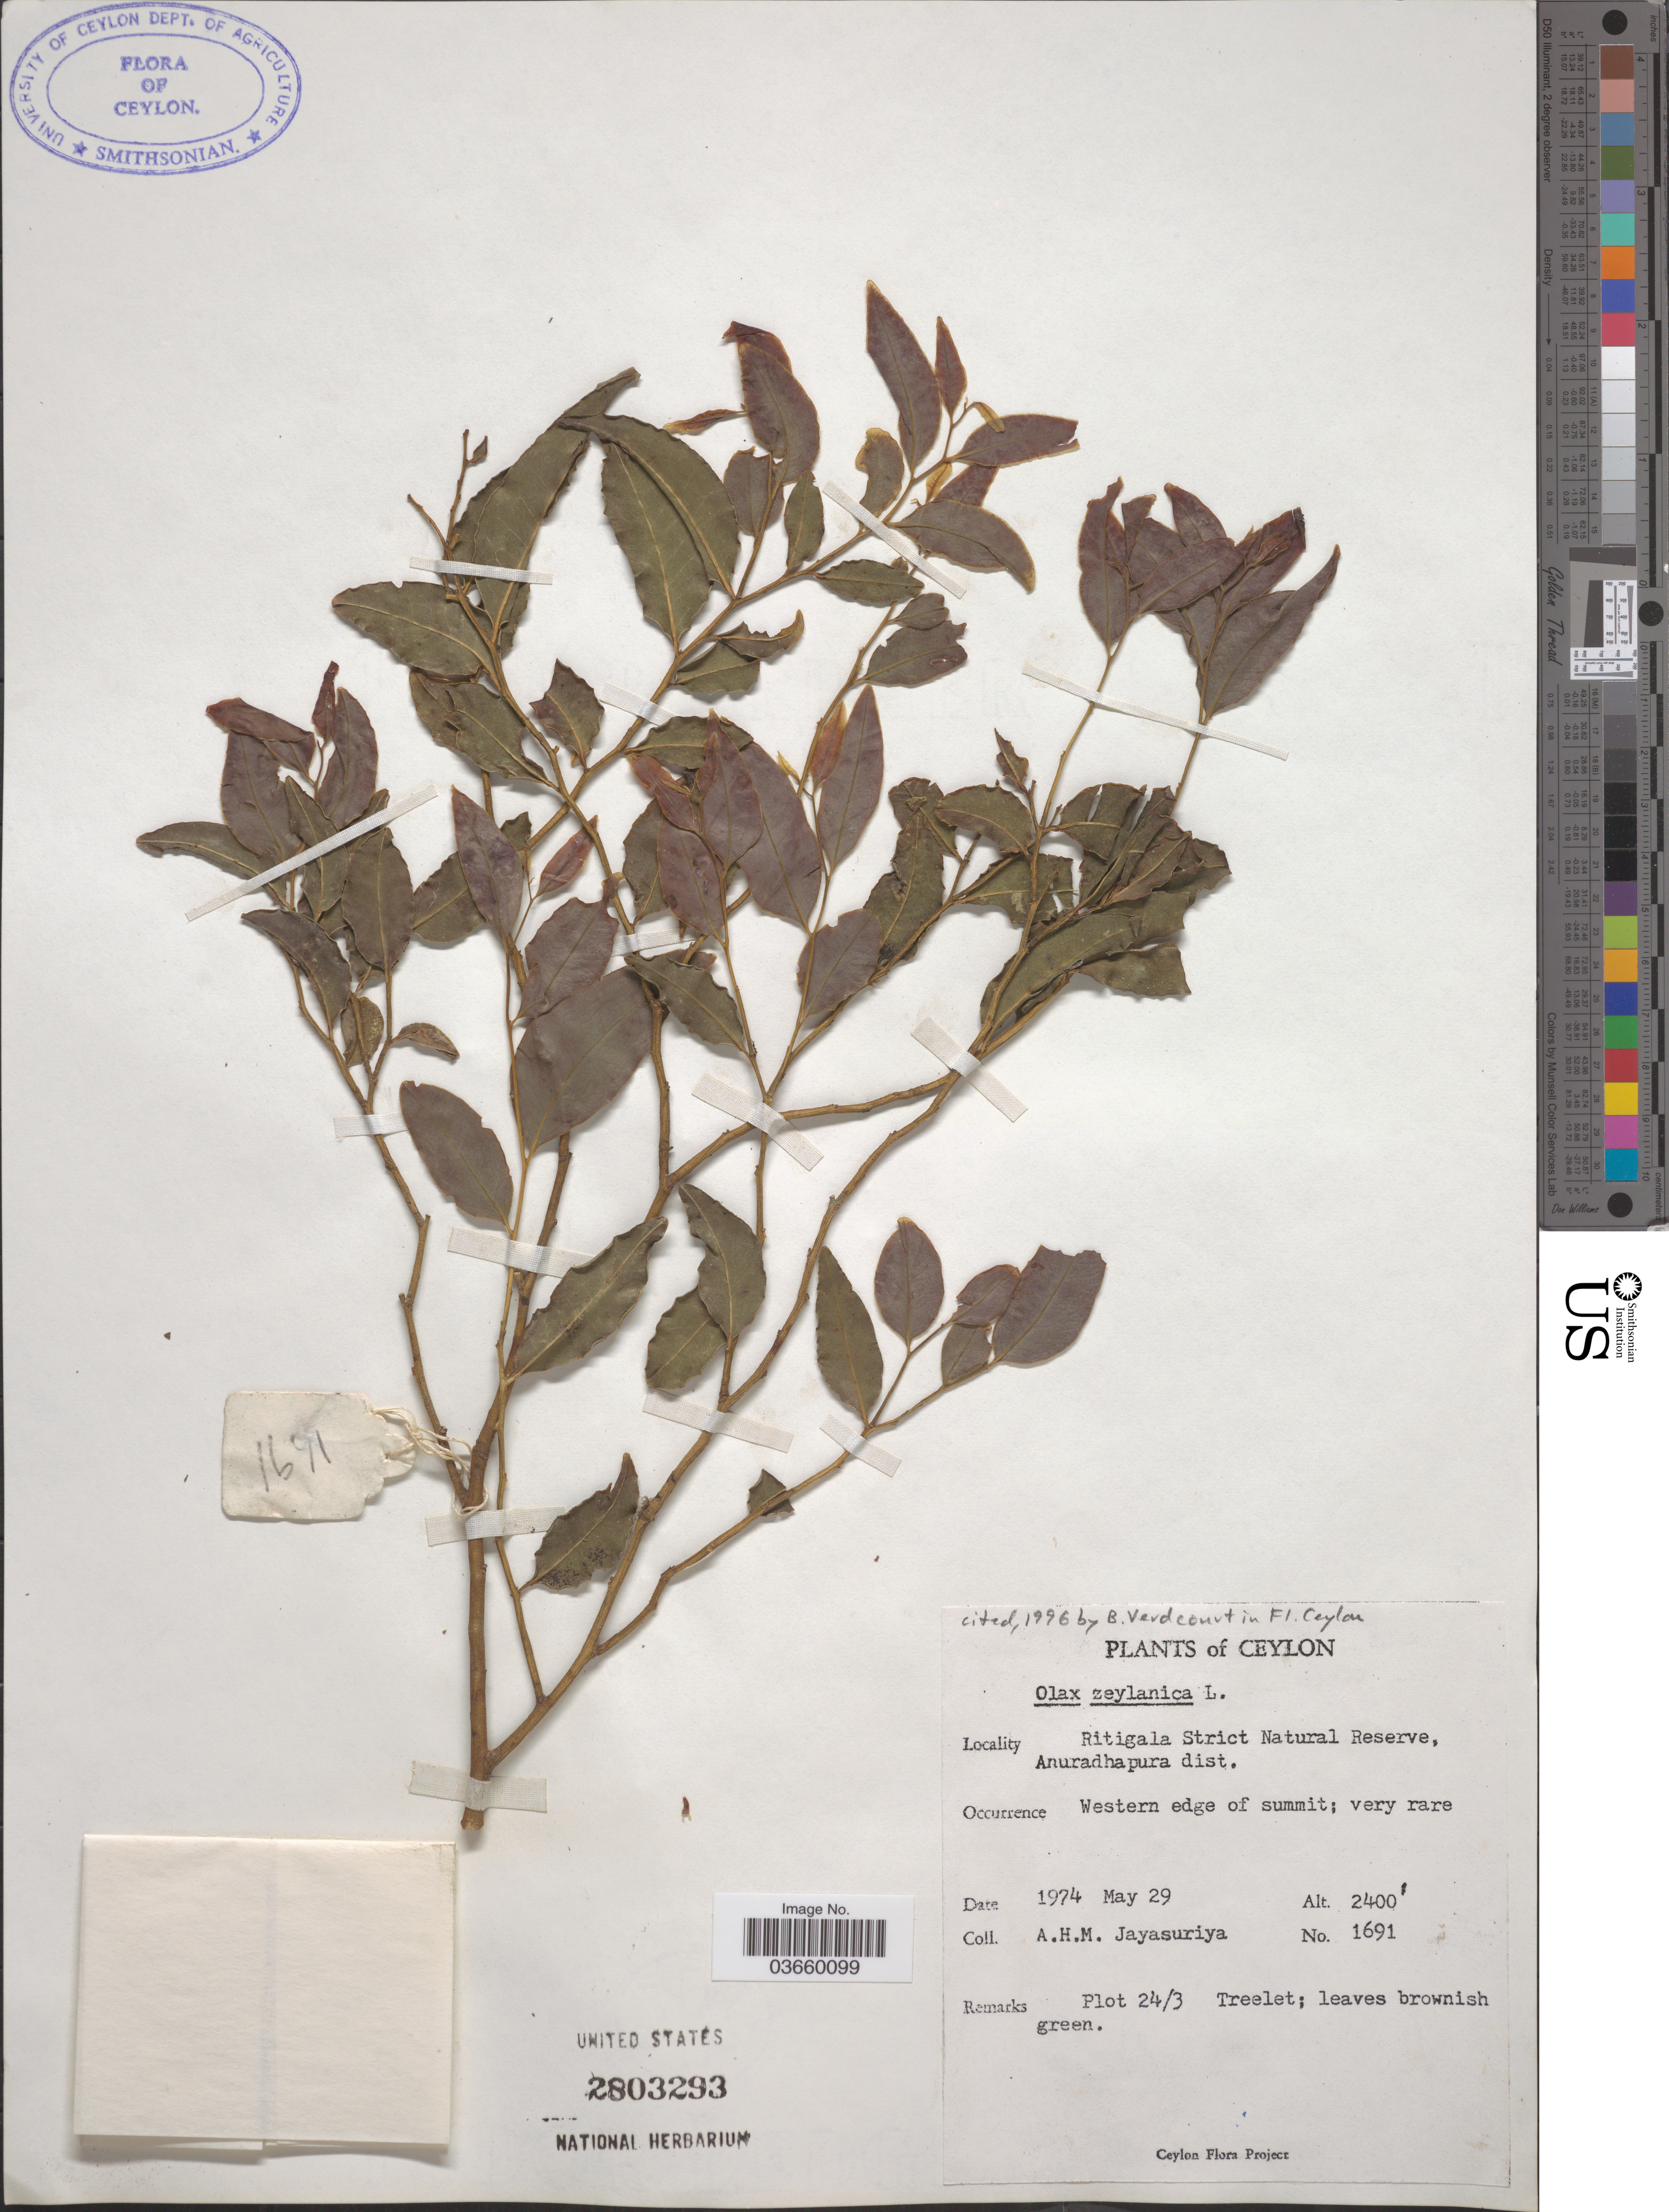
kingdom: Plantae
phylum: Tracheophyta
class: Magnoliopsida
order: Santalales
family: Olacaceae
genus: Olax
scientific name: Olax zeylanica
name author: L.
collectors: A. H. Jayasuriya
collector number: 1691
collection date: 1974-05-29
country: Sri Lanka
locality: Ceylon. Ritigala Strict Natural Reserve, Anuradhapura Dist. Western edge of summit.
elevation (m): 732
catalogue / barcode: US 2803293